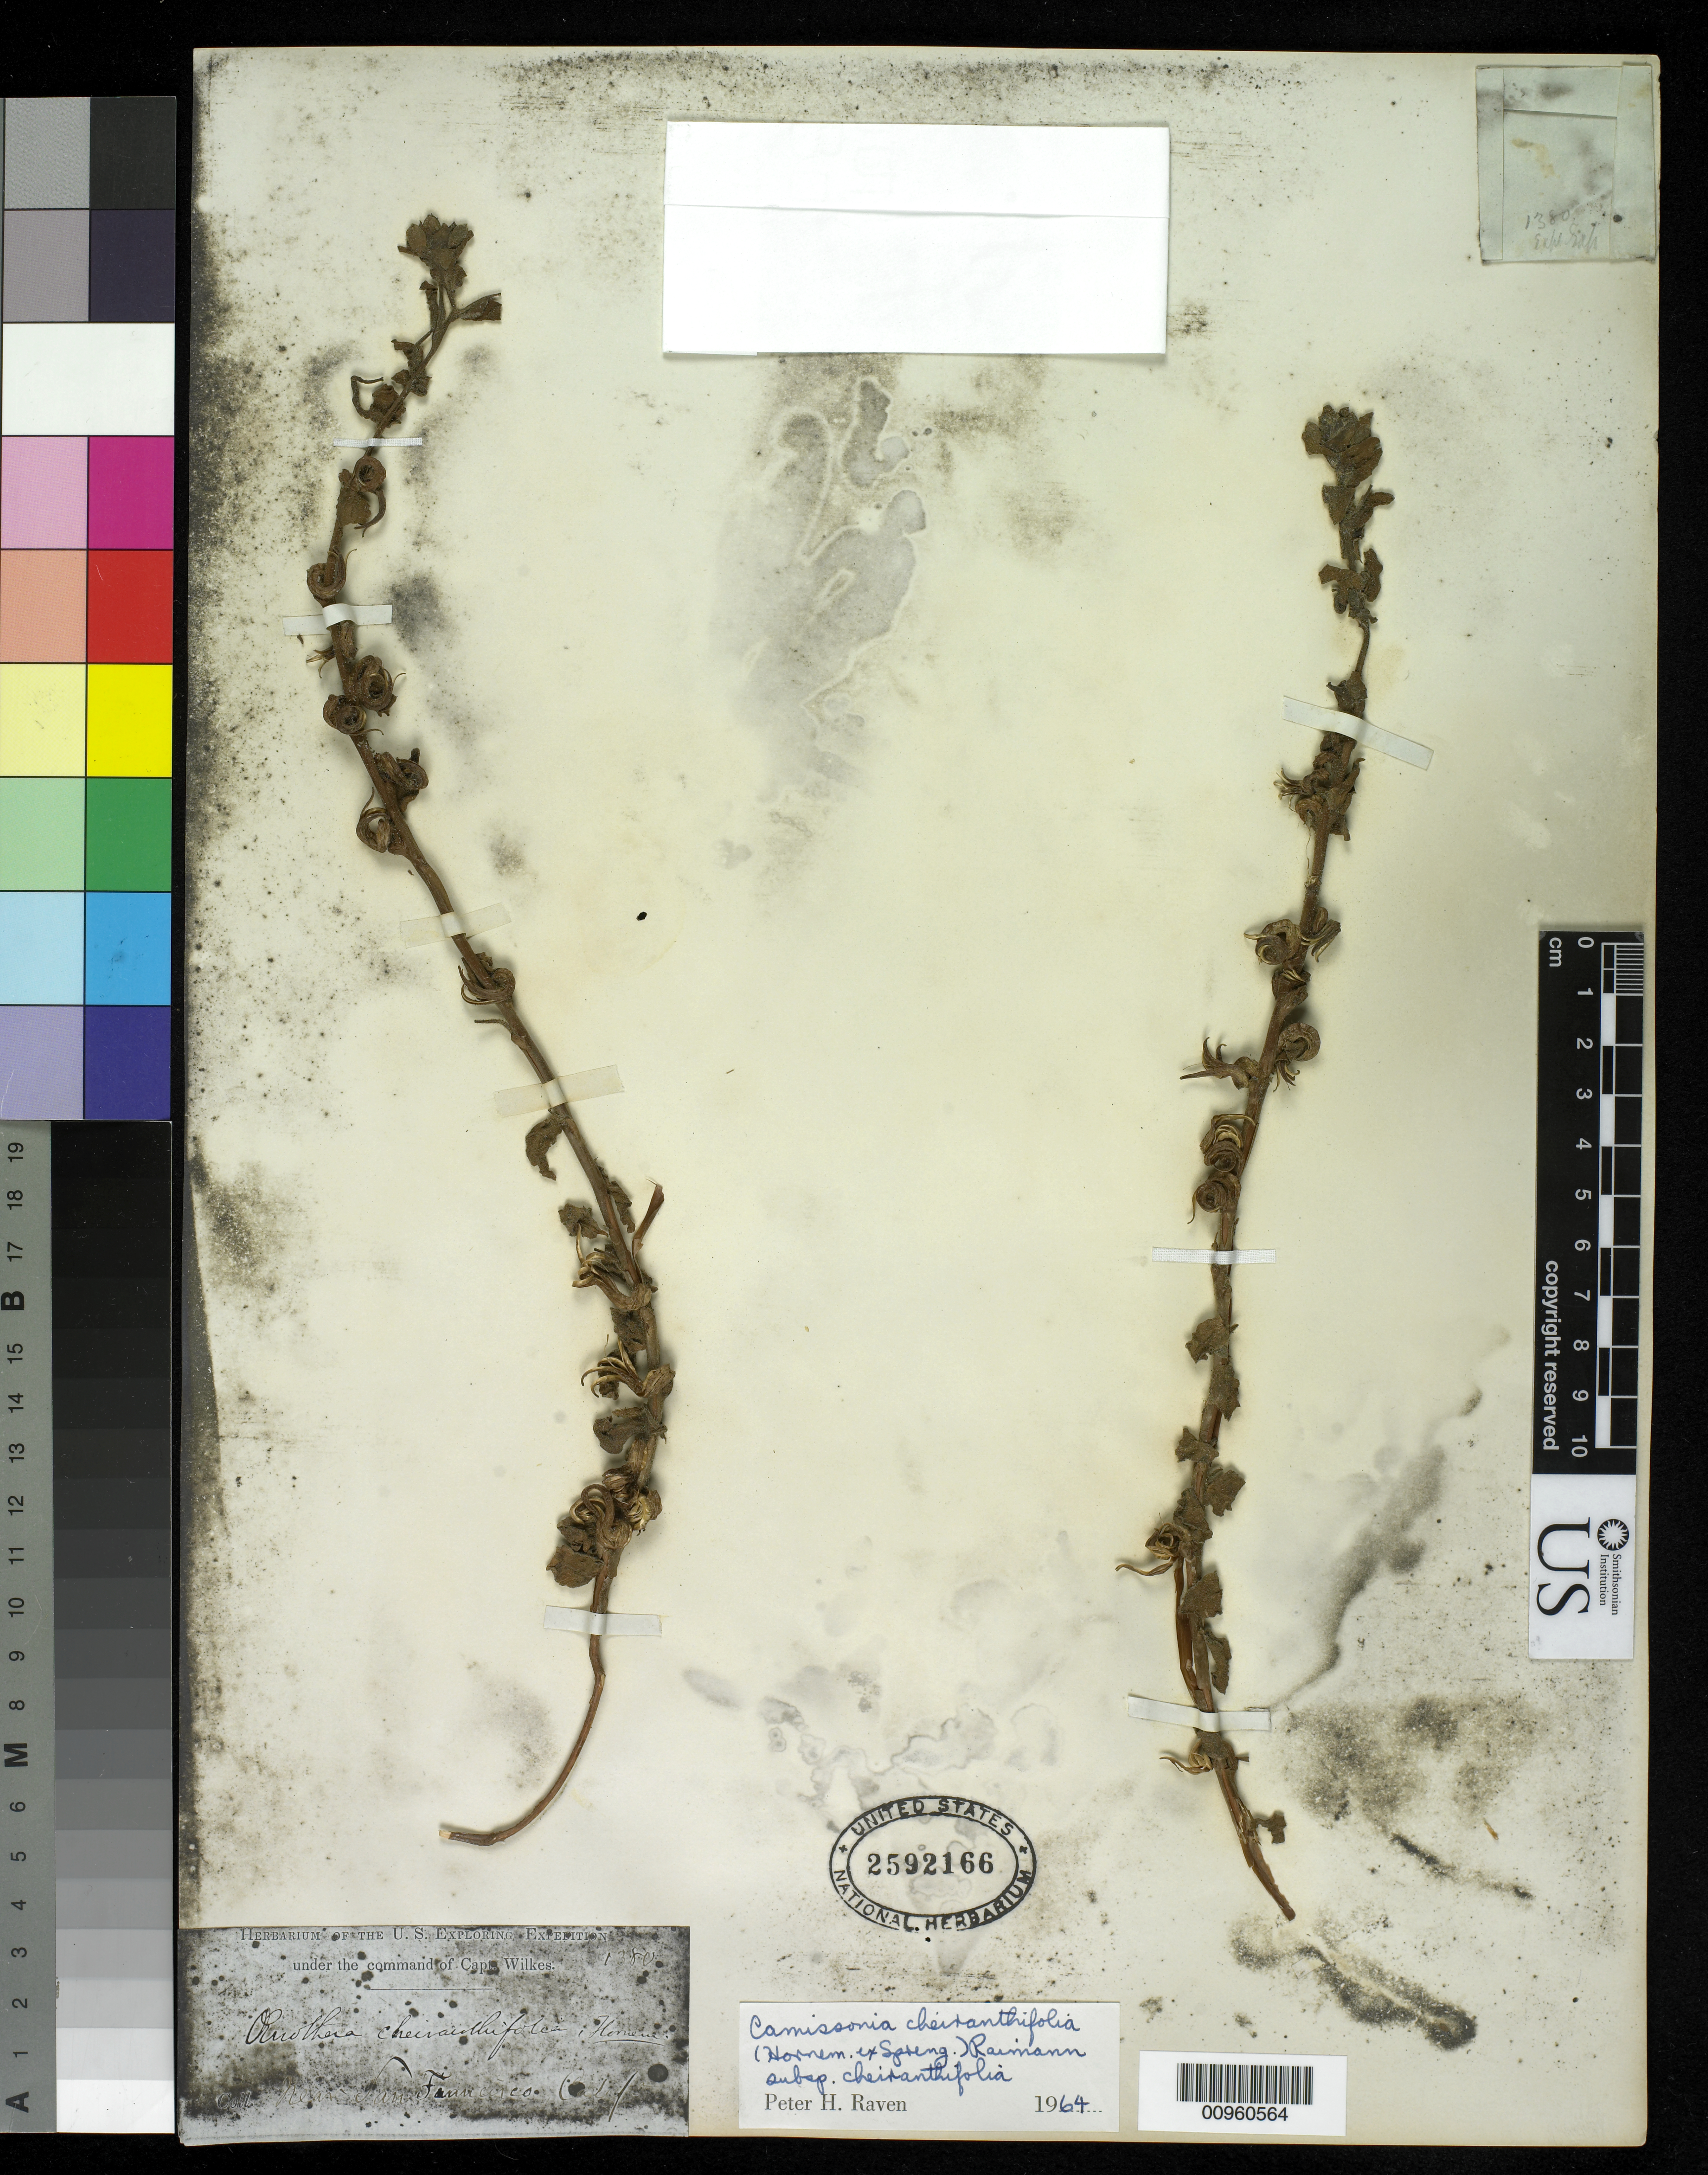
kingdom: Plantae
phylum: Tracheophyta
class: Magnoliopsida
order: Myrtales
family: Onagraceae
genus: Camissoniopsis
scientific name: Camissoniopsis cheiranthifolia subsp. cheiranthifolia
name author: (Hornem. ex Spreng.) W.L. Wagner & Hoch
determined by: Wagner, W. L., (BOT), Smithsonian Institution - National Museum of Natural History (UNITED STATES)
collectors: Wilkes Explor. Exped.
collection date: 1838/1842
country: United States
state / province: California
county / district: San Francisco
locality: San Francisco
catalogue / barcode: US 2592166